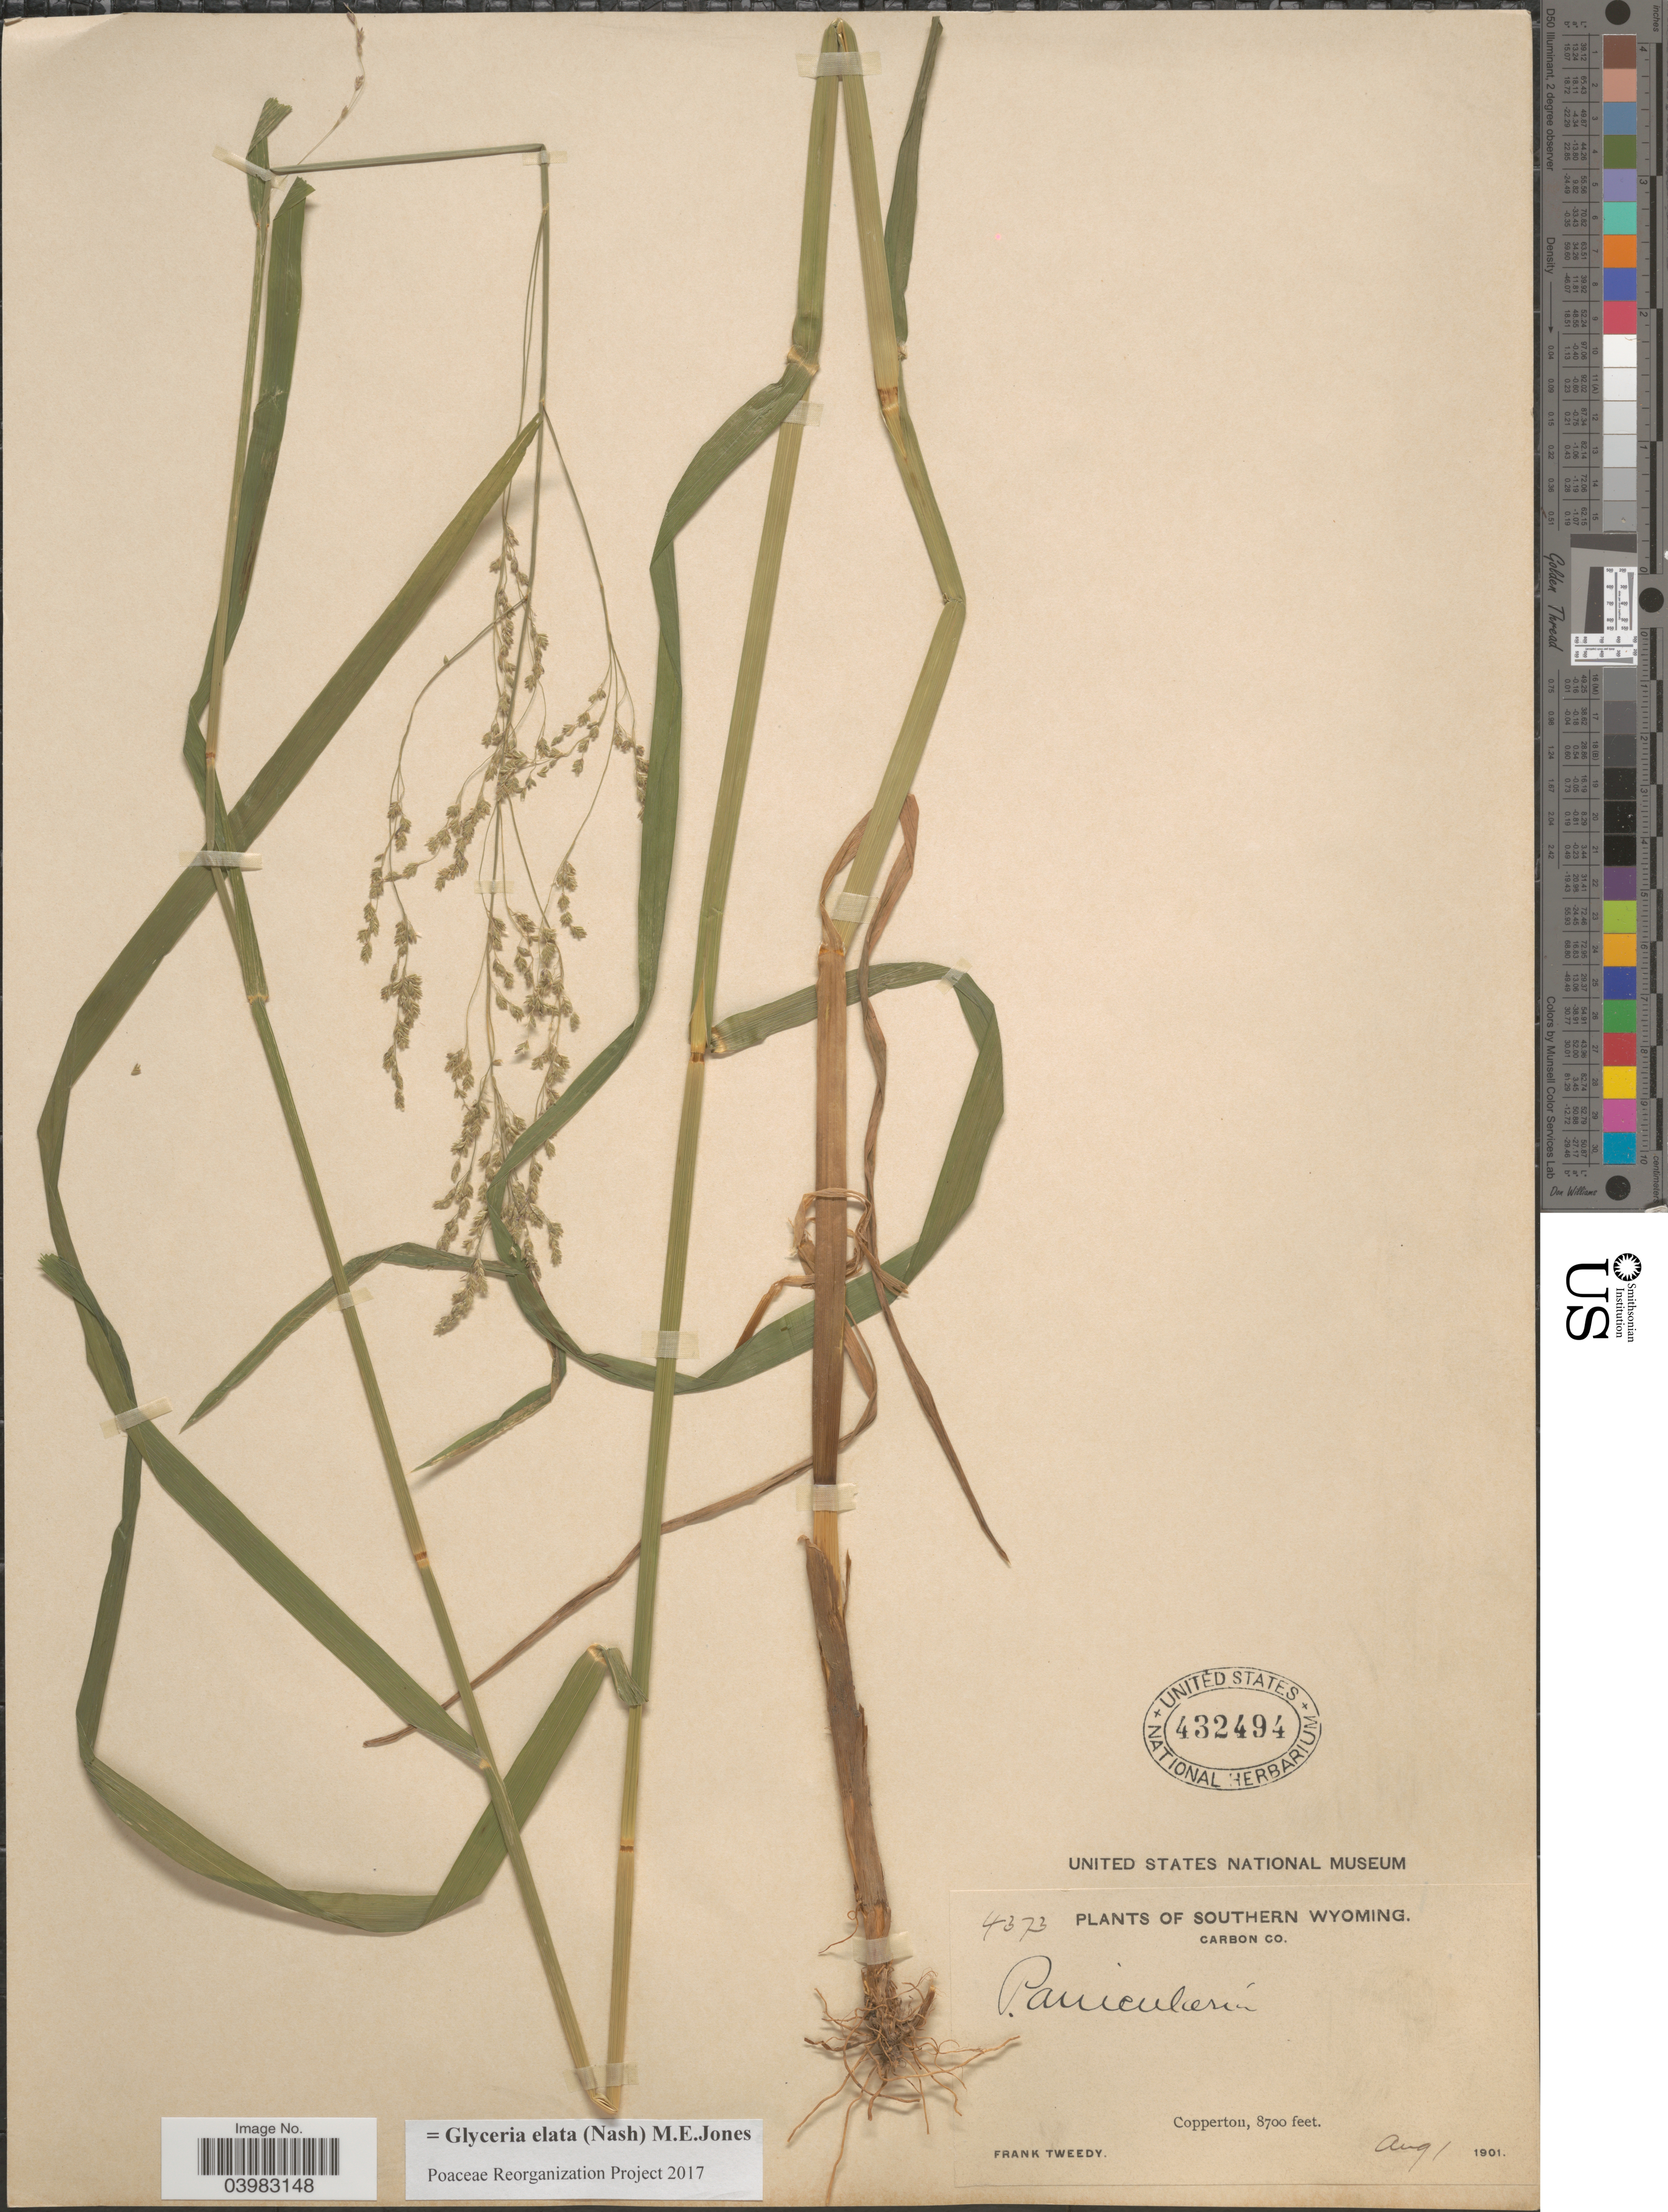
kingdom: Plantae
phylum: Tracheophyta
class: Liliopsida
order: Poales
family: Poaceae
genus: Glyceria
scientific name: Glyceria elata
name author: (Nash) M.E. Jones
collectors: F. Tweedy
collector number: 4373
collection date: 1901-08-01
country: United States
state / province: Wyoming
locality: Southern Wyoming. Carbon Co. Copperton.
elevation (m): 2652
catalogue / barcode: US 432494